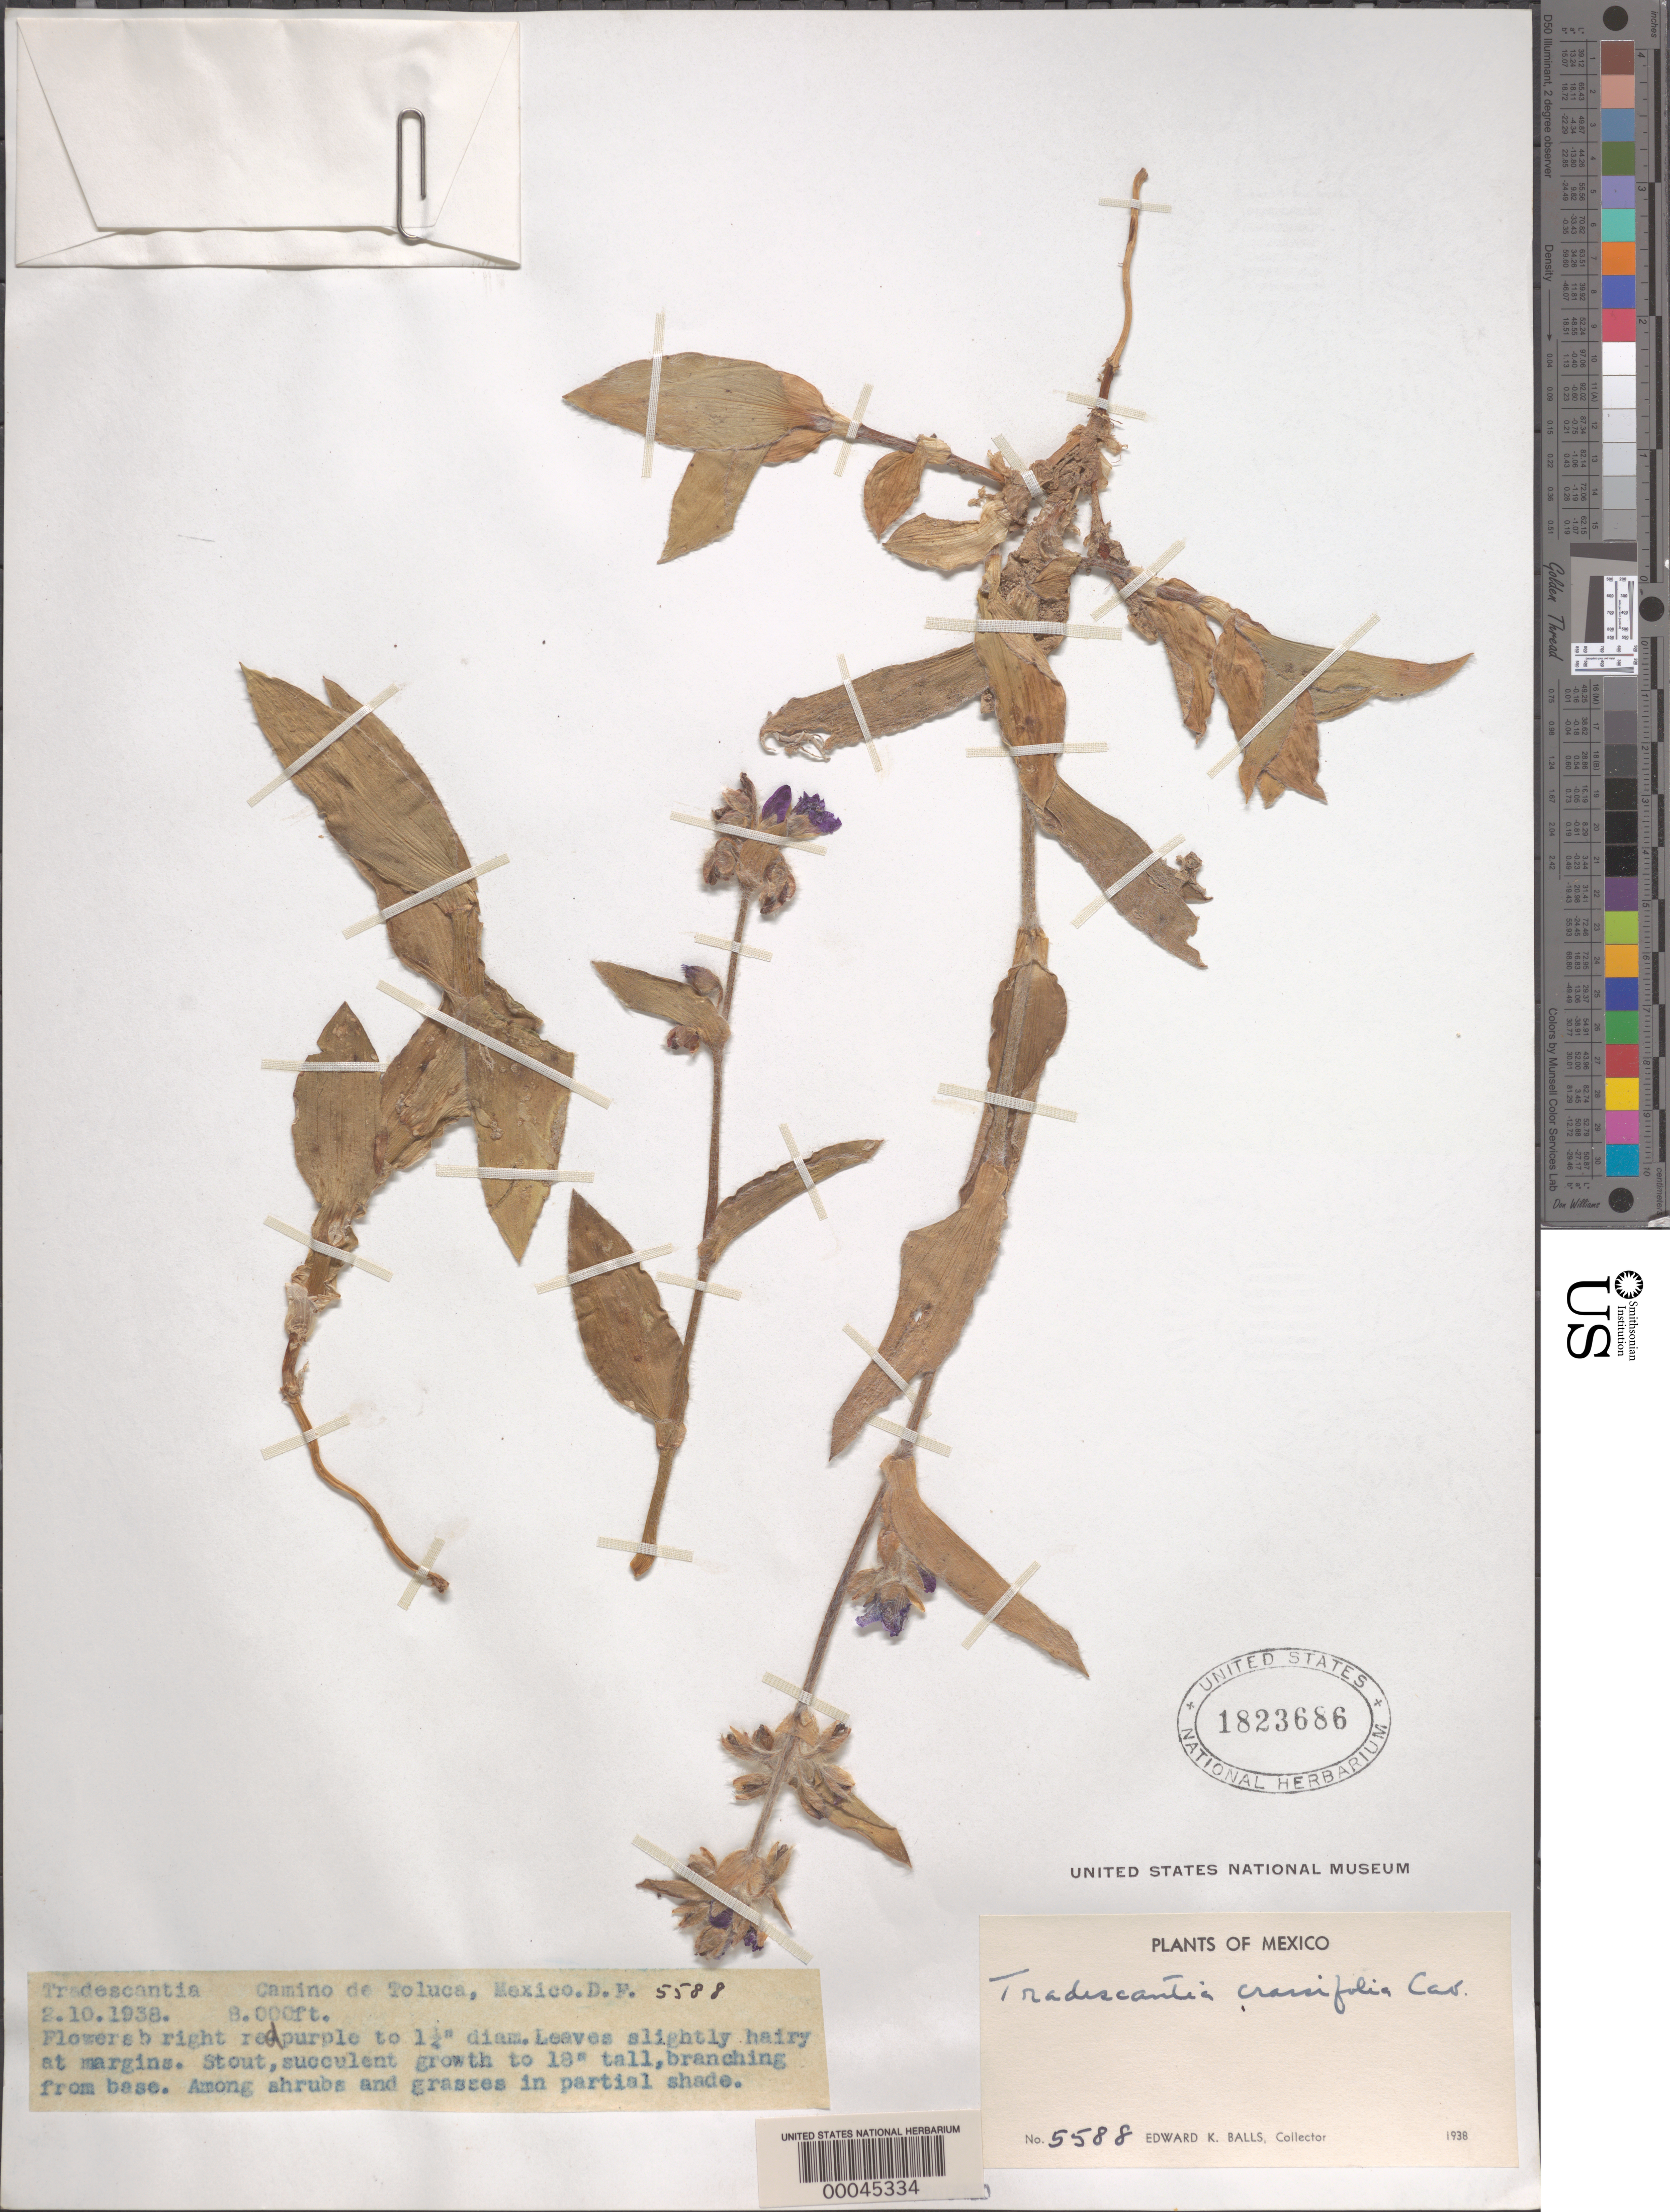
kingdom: Plantae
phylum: Tracheophyta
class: Liliopsida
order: Commelinales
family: Commelinaceae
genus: Tradescantia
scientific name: Tradescantia crassifolia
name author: Cav.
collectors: E. K. Balls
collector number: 5588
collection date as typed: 1938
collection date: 1938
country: Mexico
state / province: Distrito Federal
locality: Camino de toluca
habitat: Shrubs in partial shade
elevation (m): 2440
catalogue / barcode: US 1823686